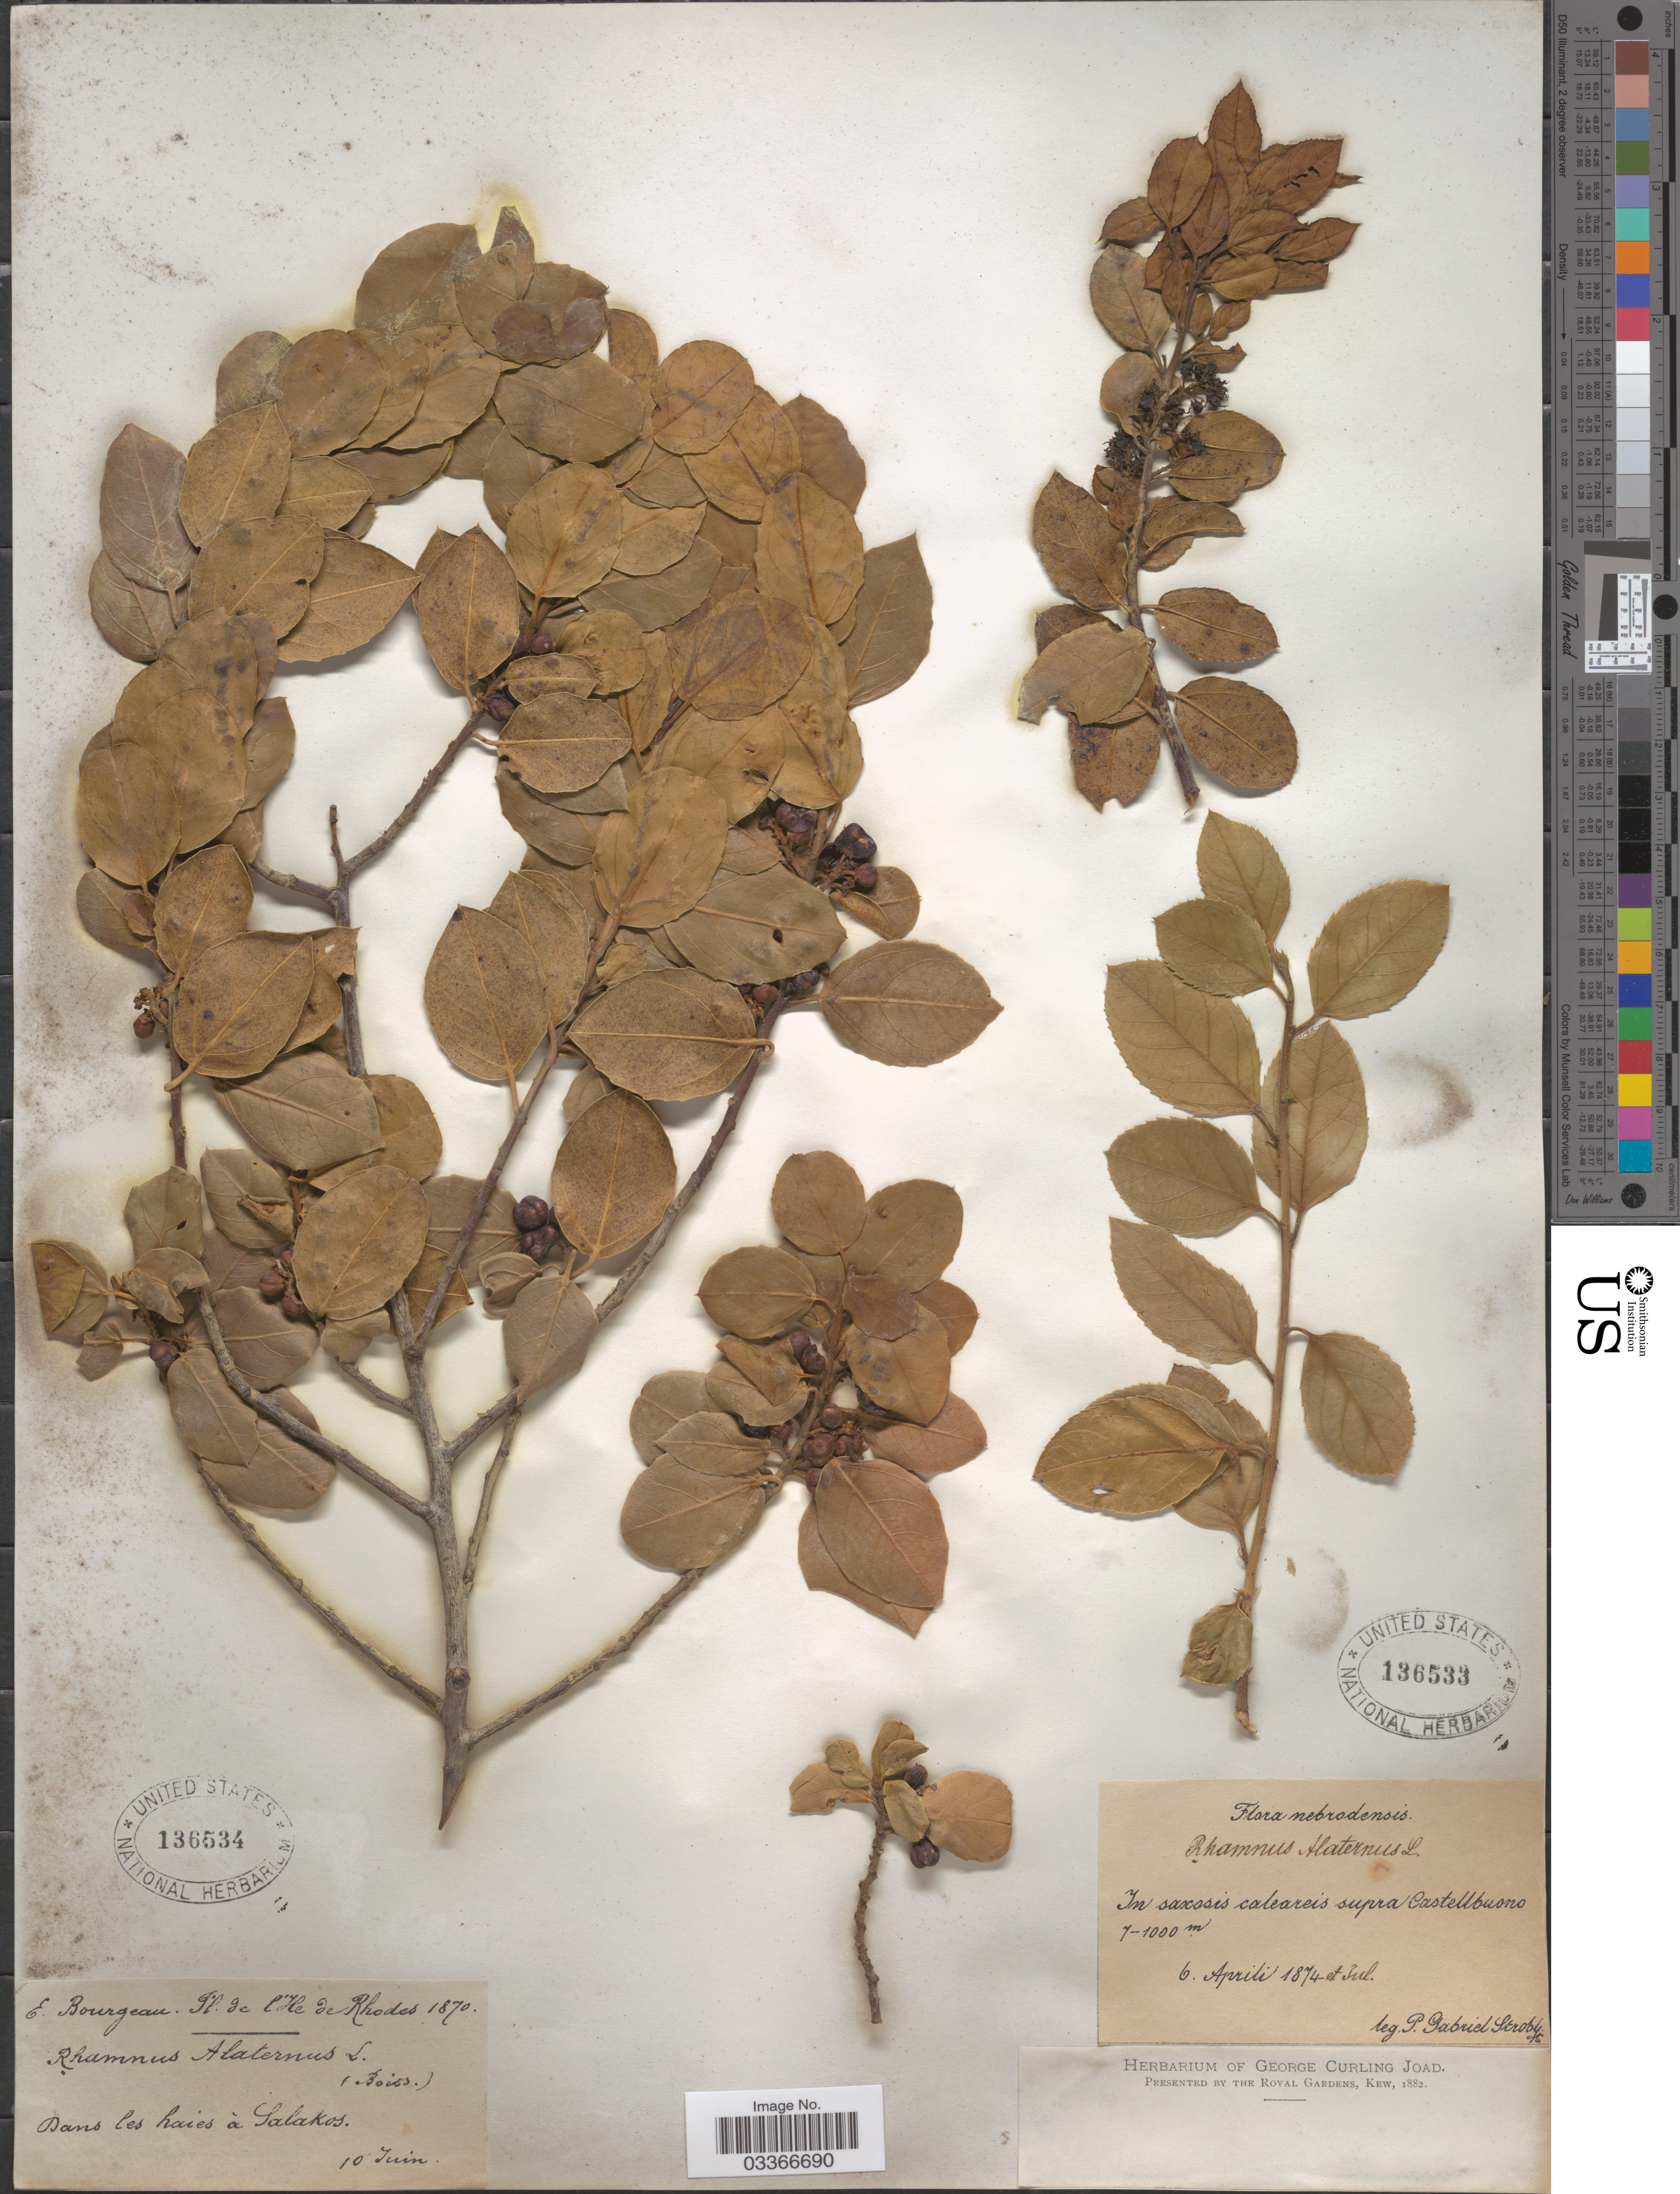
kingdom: Plantae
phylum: Tracheophyta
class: Magnoliopsida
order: Rosales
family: Rhamnaceae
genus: Rhamnus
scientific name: Rhamnus alaternus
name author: L.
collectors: P. G. Strobl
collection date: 1874-04-06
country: Italy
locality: Nebrodensis. In saxosis calcareis supra Castellbuono.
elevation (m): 700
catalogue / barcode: US 136533